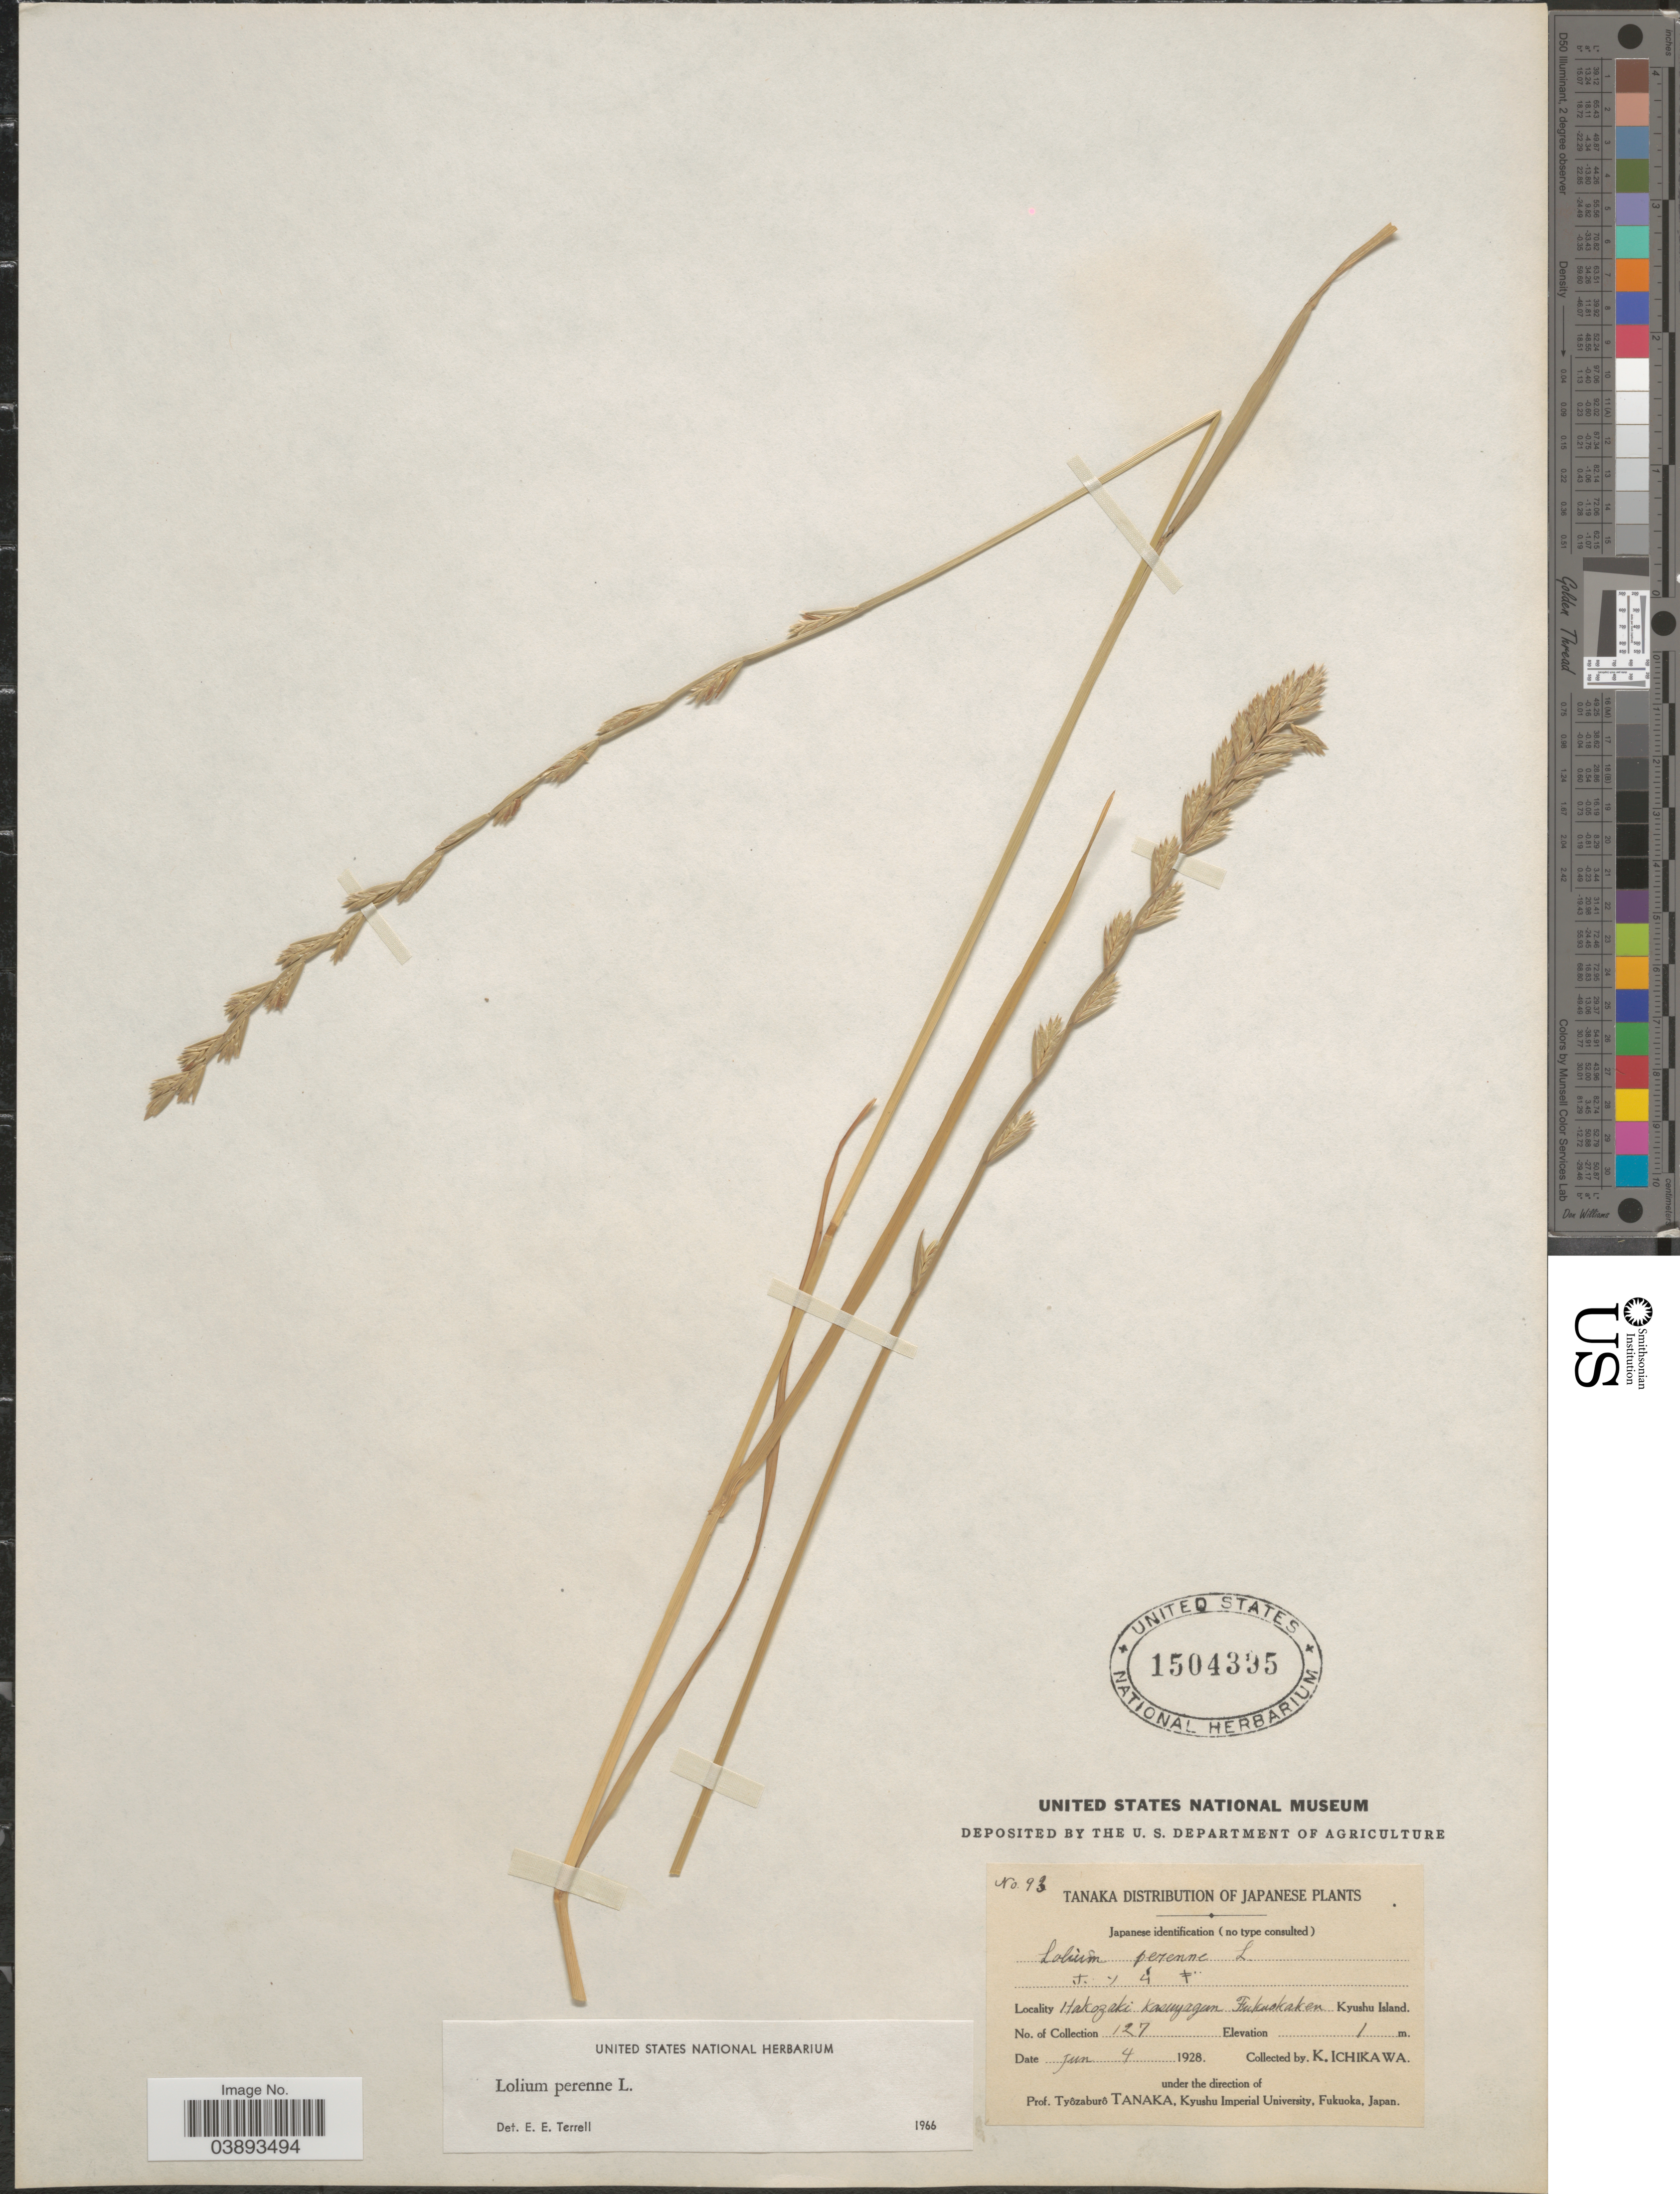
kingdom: Plantae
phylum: Tracheophyta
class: Liliopsida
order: Poales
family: Poaceae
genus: Lolium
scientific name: Lolium perenne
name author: L.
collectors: K. Ichikawa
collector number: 93/127 ?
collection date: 1928-06-04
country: Japan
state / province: Hukuoka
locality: Hakozaki kasuyagun. Fukuokaken. Kyushu Island.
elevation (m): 1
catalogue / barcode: US 1504395